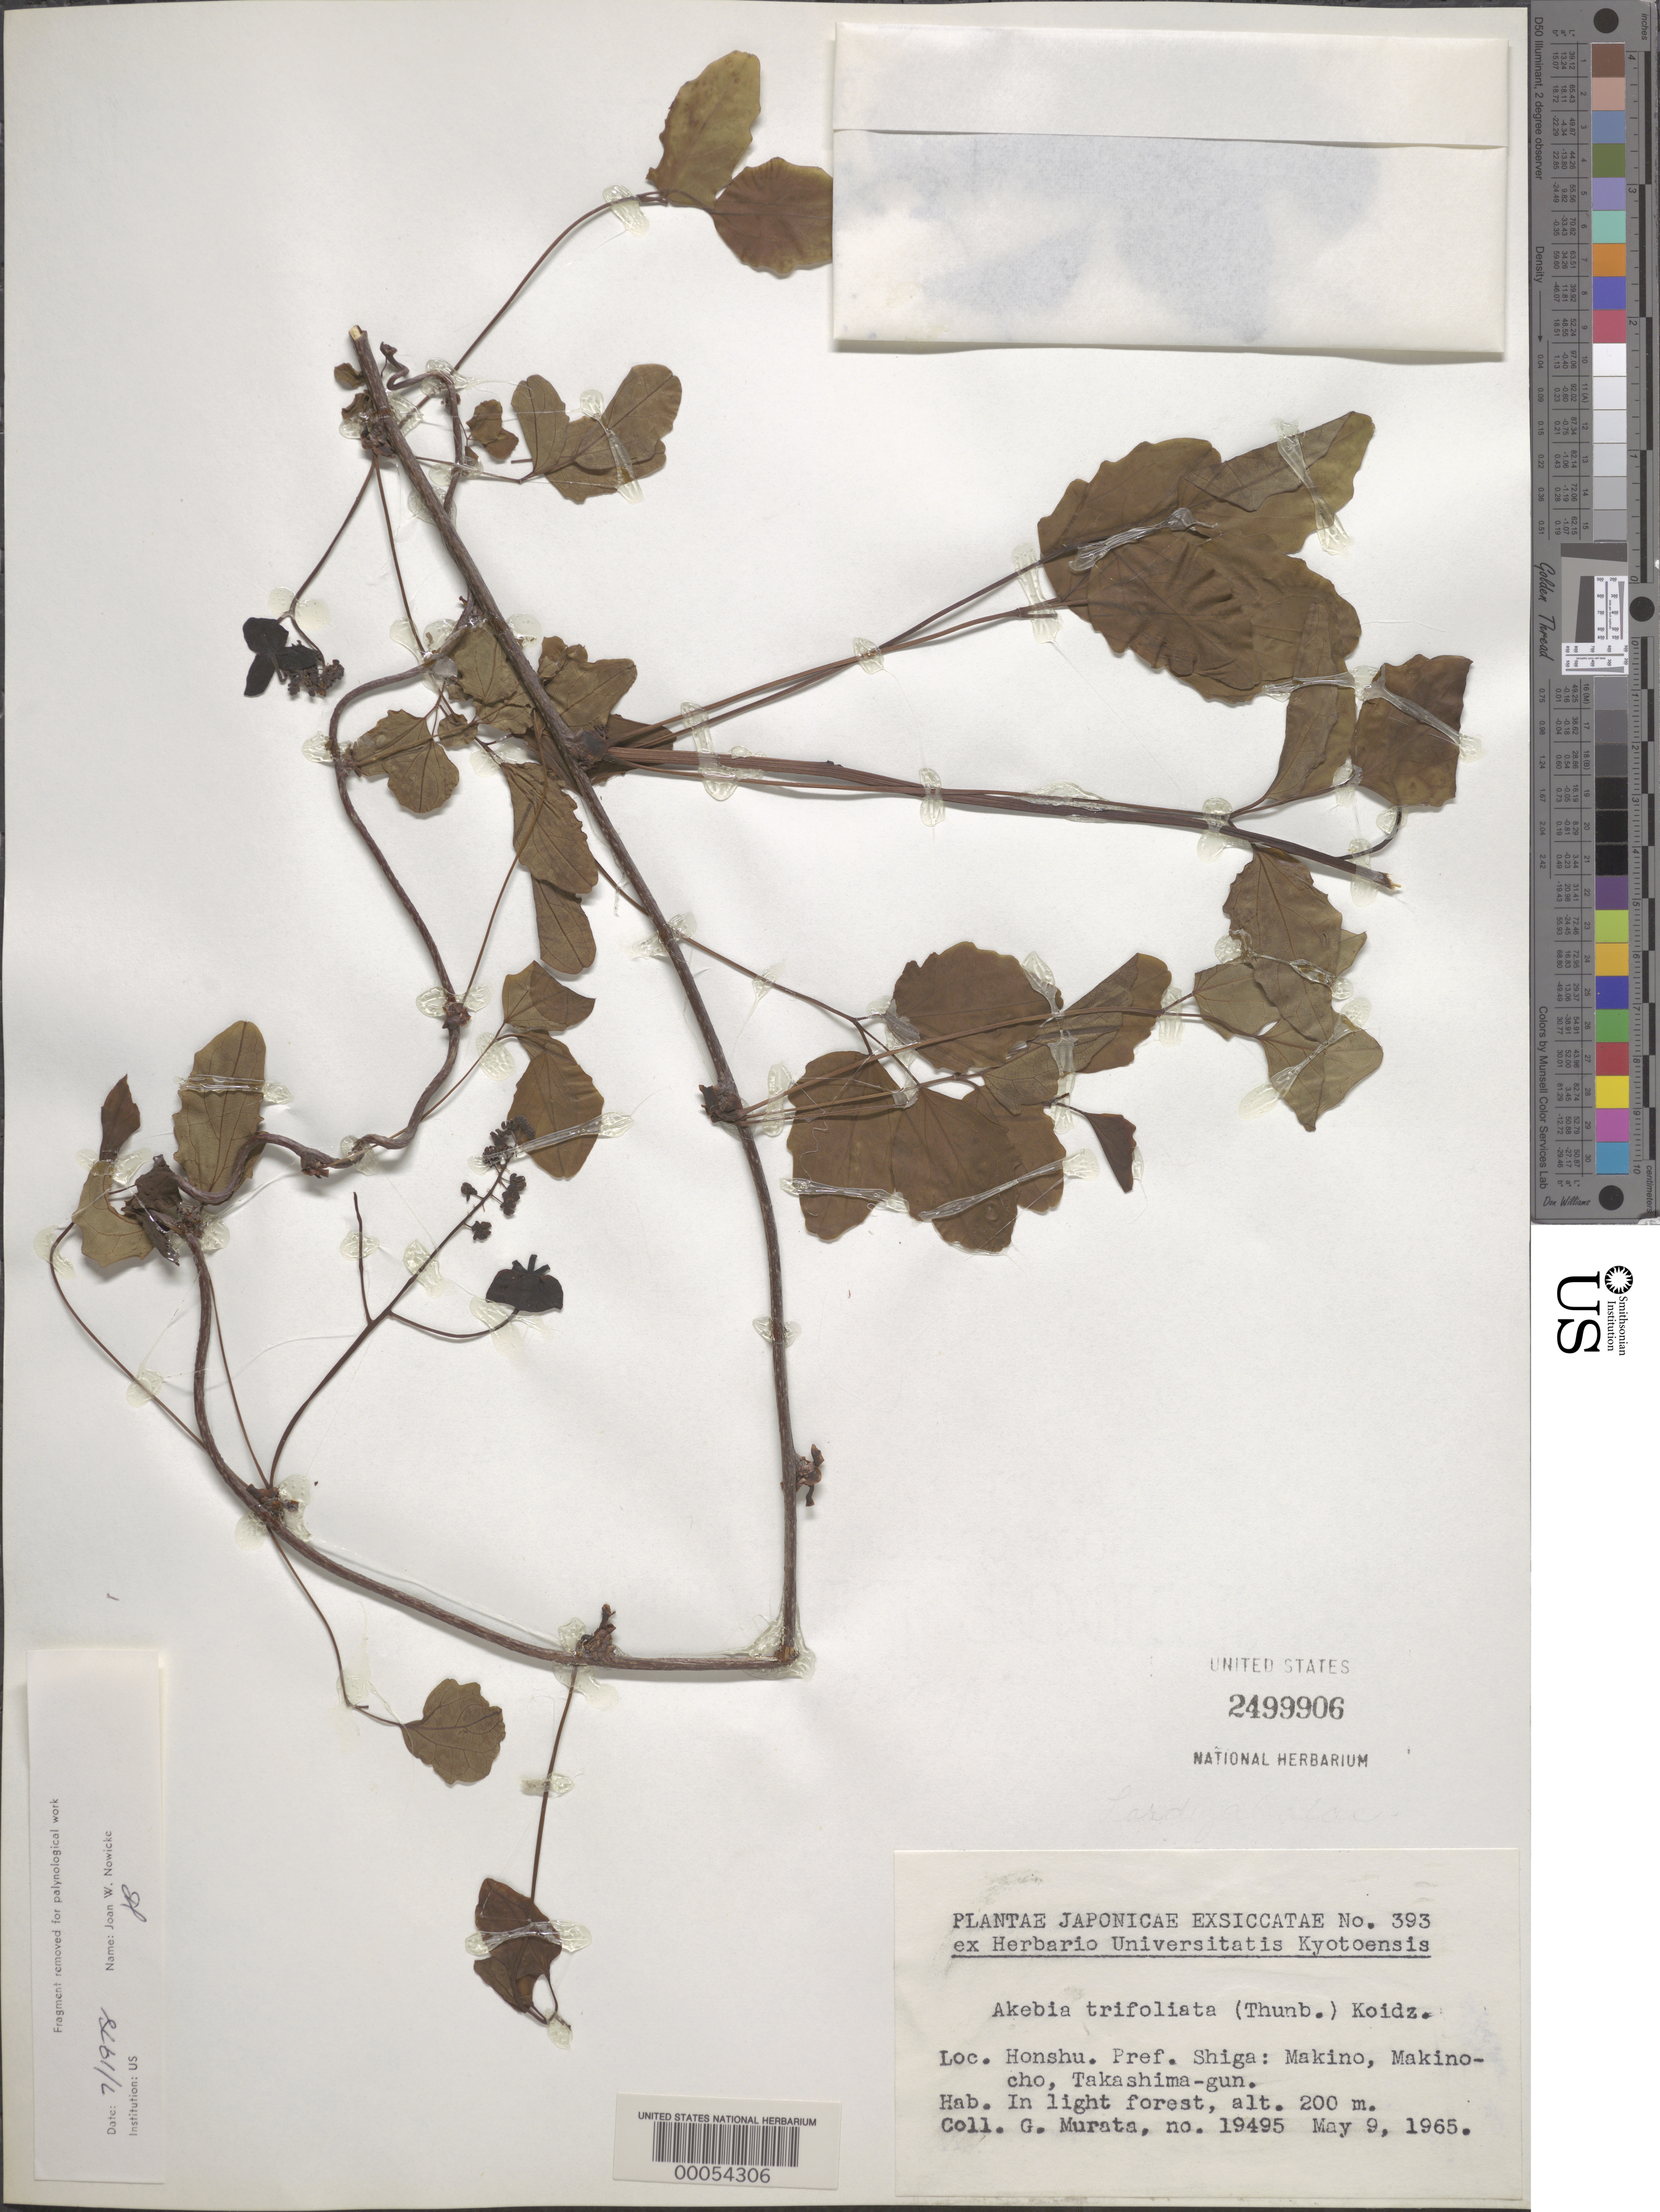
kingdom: Plantae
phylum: Tracheophyta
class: Magnoliopsida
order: Ranunculales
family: Lardizabalaceae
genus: Akebia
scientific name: Akebia trifoliata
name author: (Thunb.) Koidz.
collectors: G. Murata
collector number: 19495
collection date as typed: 09 May 1965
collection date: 1965-05-09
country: Japan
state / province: Siga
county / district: Takashima-gun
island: Honshu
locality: Makino, makinocho, takashima-gun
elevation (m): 200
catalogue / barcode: US 2499906